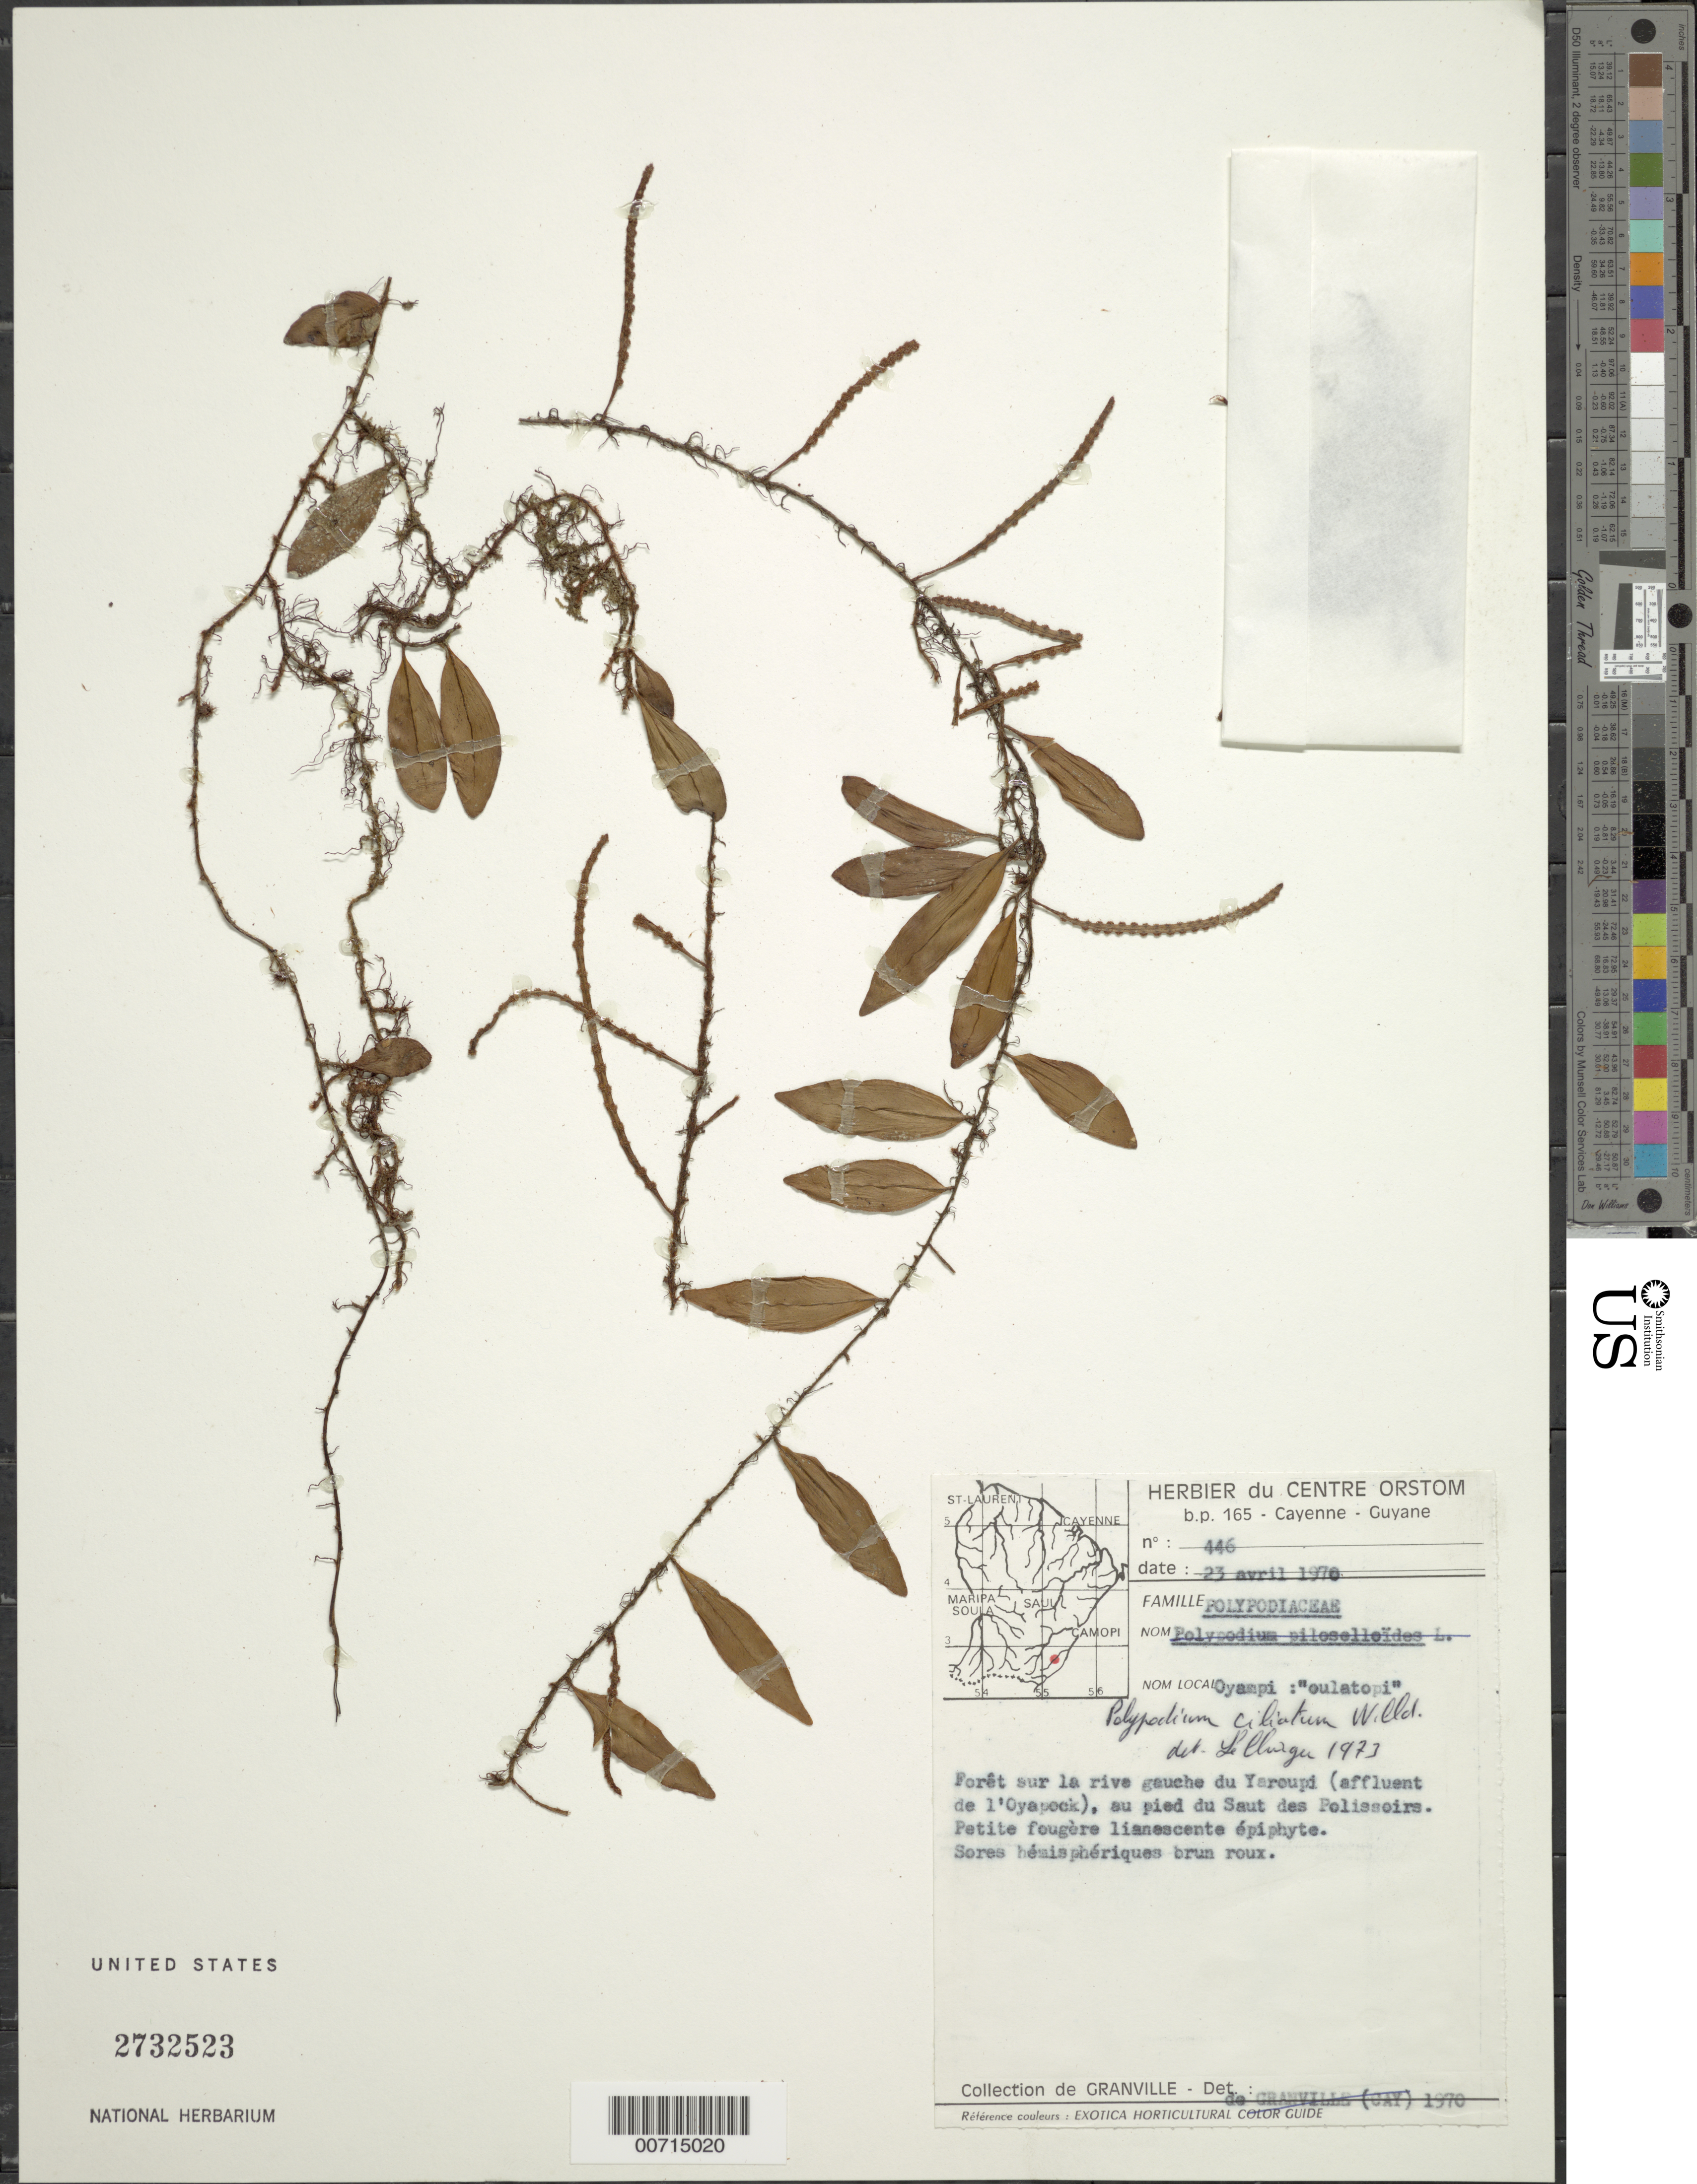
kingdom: Plantae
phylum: Tracheophyta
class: Polypodiopsida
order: Polypodiales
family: Polypodiaceae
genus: Microgramma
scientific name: Microgramma reptans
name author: (Cav.) A.R. Sm.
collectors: J.-J. de Granville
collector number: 446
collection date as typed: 23-Apr-70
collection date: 1970-04-23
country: French Guiana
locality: Fleuve Yaroupi (affl. de l'Oyapock), saut des Polissoirs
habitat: Forest along river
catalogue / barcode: US 2732523